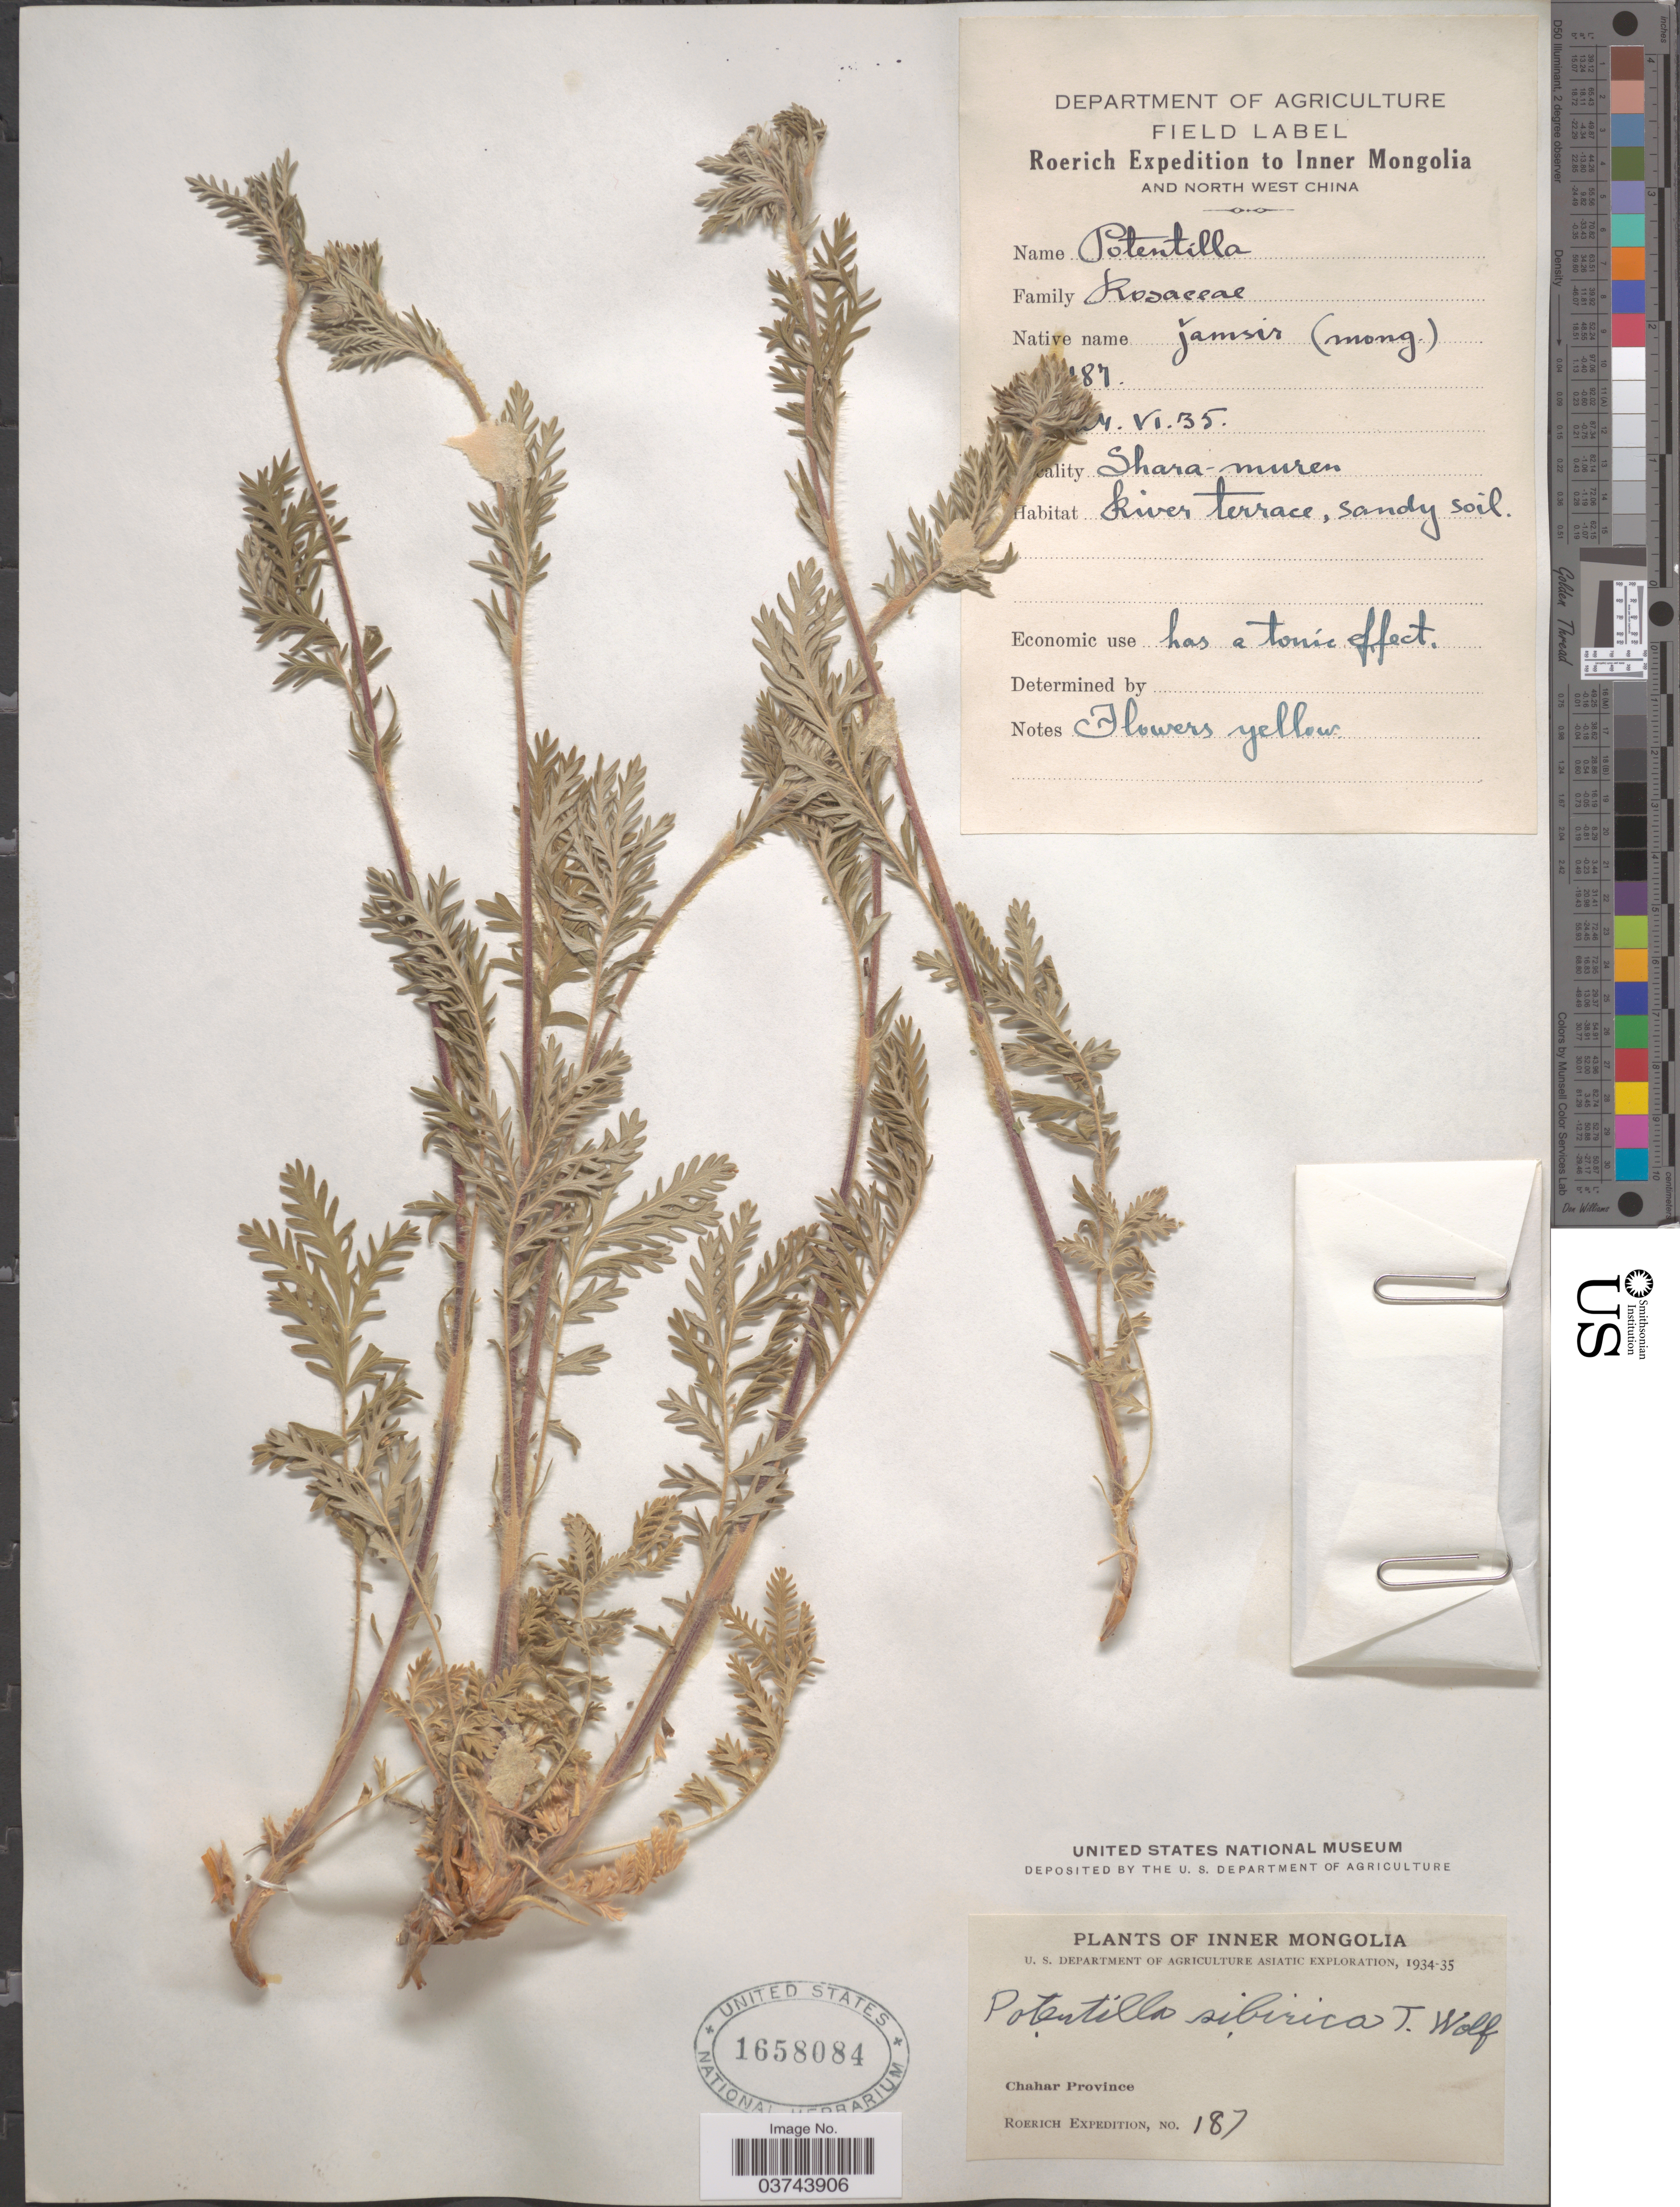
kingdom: Plantae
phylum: Tracheophyta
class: Magnoliopsida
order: Rosales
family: Rosaceae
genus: Potentilla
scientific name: Potentilla sibirica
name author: Th. Wolf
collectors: Roerich Expedition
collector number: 187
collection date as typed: Transcribed d/m/y: 4/6/35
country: China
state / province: Nei Monggol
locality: Inner Mongolia. And North West China. Shara-muren. Chahar Province.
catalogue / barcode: US 1658084